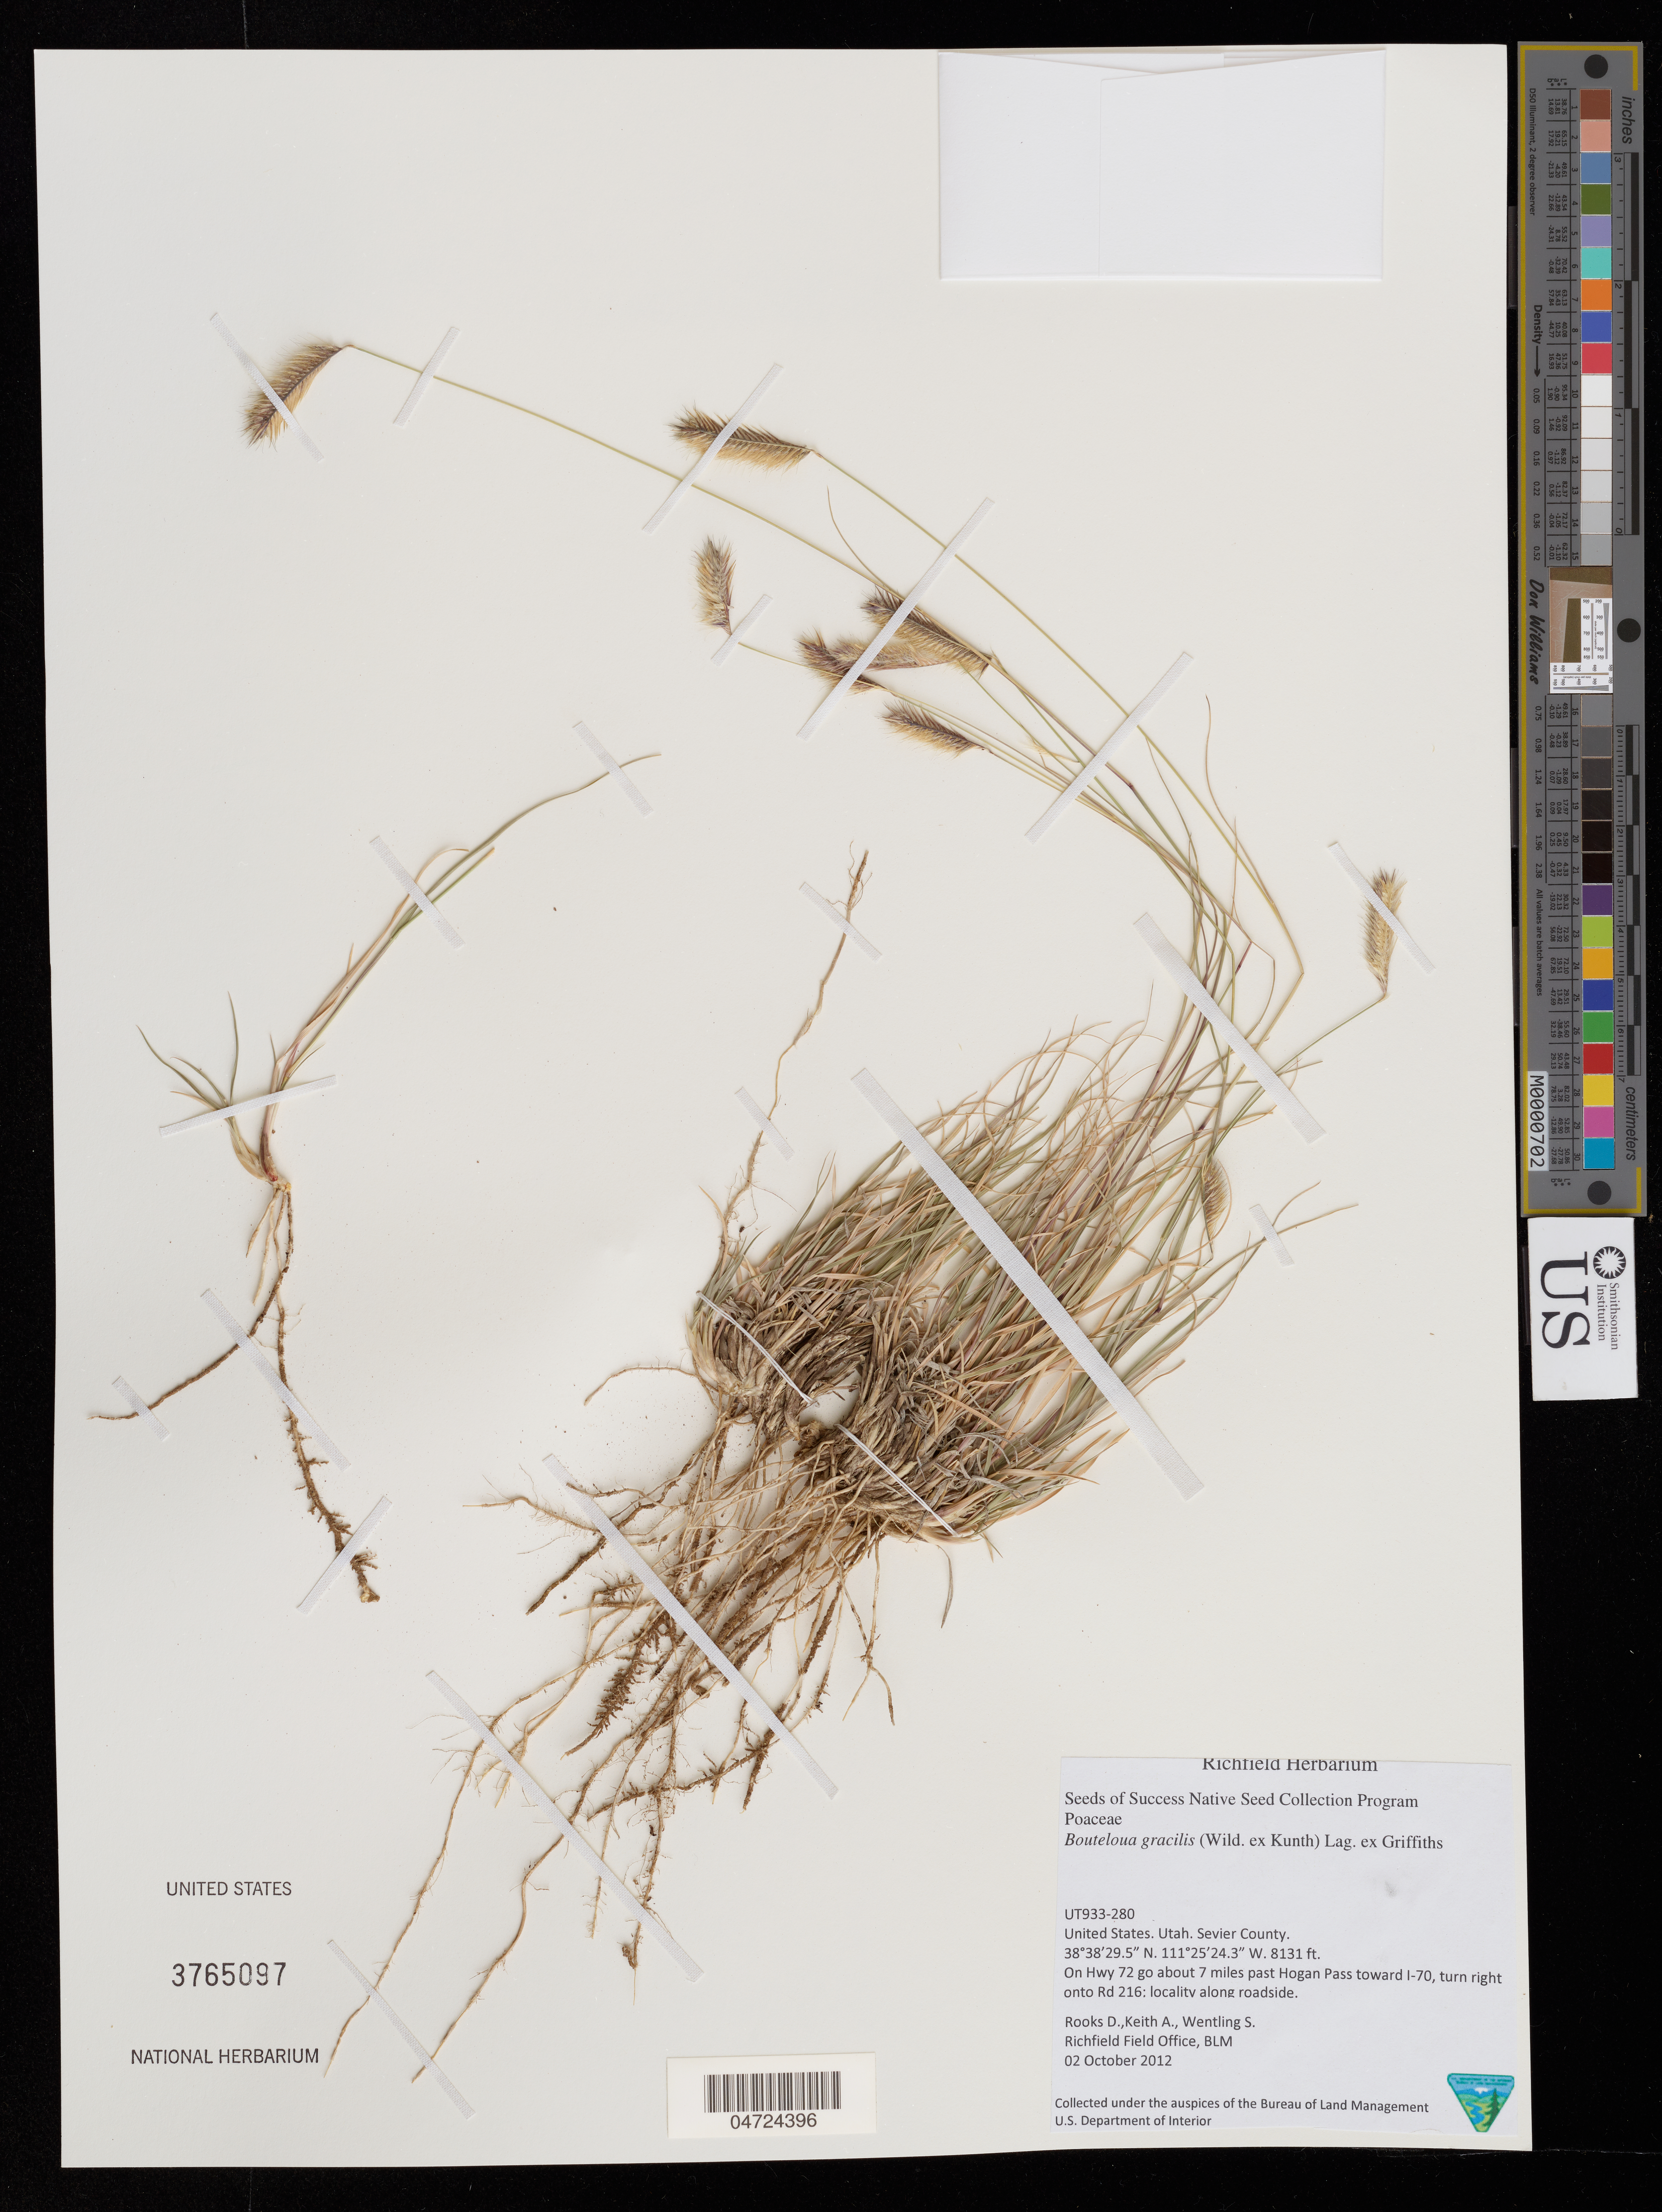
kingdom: Plantae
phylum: Tracheophyta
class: Liliopsida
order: Poales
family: Poaceae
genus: Bouteloua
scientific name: Bouteloua gracilis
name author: (Kunth) Lag. ex Griffiths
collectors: D. Rooks, A. Keith & S. Wentling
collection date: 2012-10-02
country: United States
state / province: Utah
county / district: Sevier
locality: Sevier County. On Hwy 72 go about 7 miles past Hogan Pass toward I-70, turn right onto Rd 216: locality along roadside.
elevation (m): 2478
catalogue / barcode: US 3765097